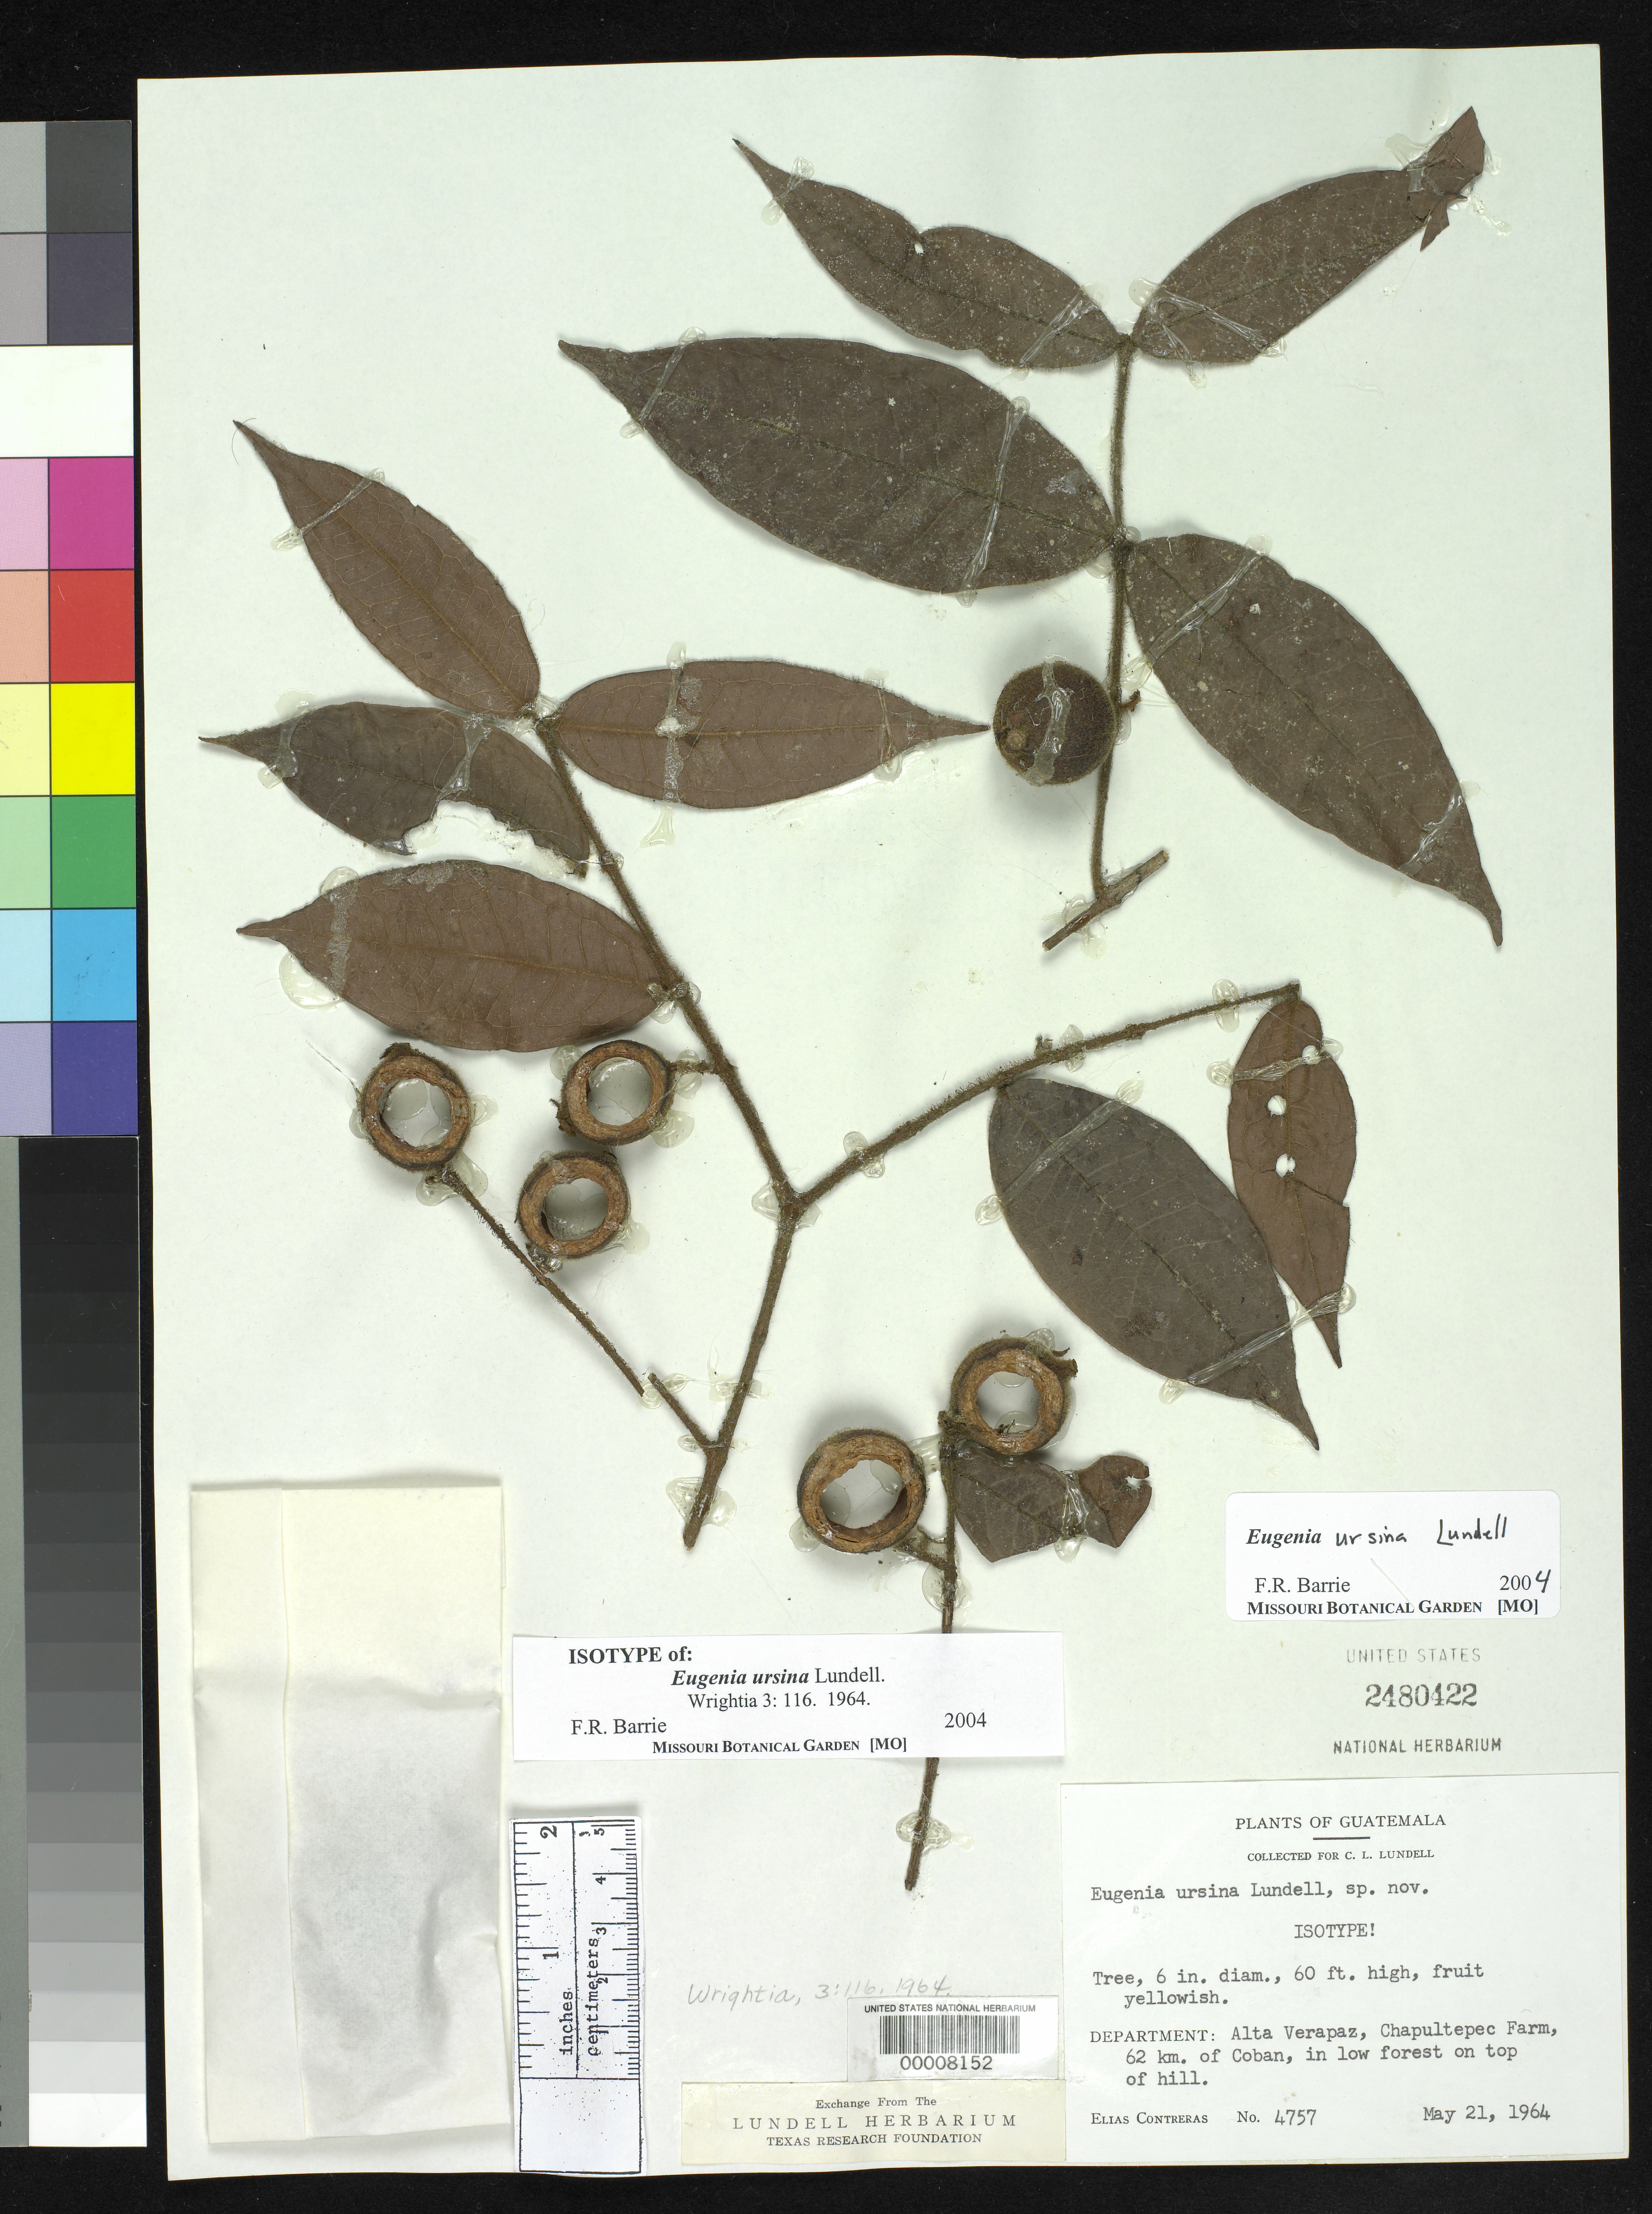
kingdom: Plantae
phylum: Tracheophyta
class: Magnoliopsida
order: Myrtales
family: Myrtaceae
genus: Eugenia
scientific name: Eugenia ursina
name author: Lundell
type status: Isotype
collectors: E. Contreras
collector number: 4757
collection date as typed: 21 May 1964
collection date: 1964-05-21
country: Guatemala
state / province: Alta Verapaz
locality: Chapultepec Farm, 62 km. of Cobán.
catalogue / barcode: US 2480422